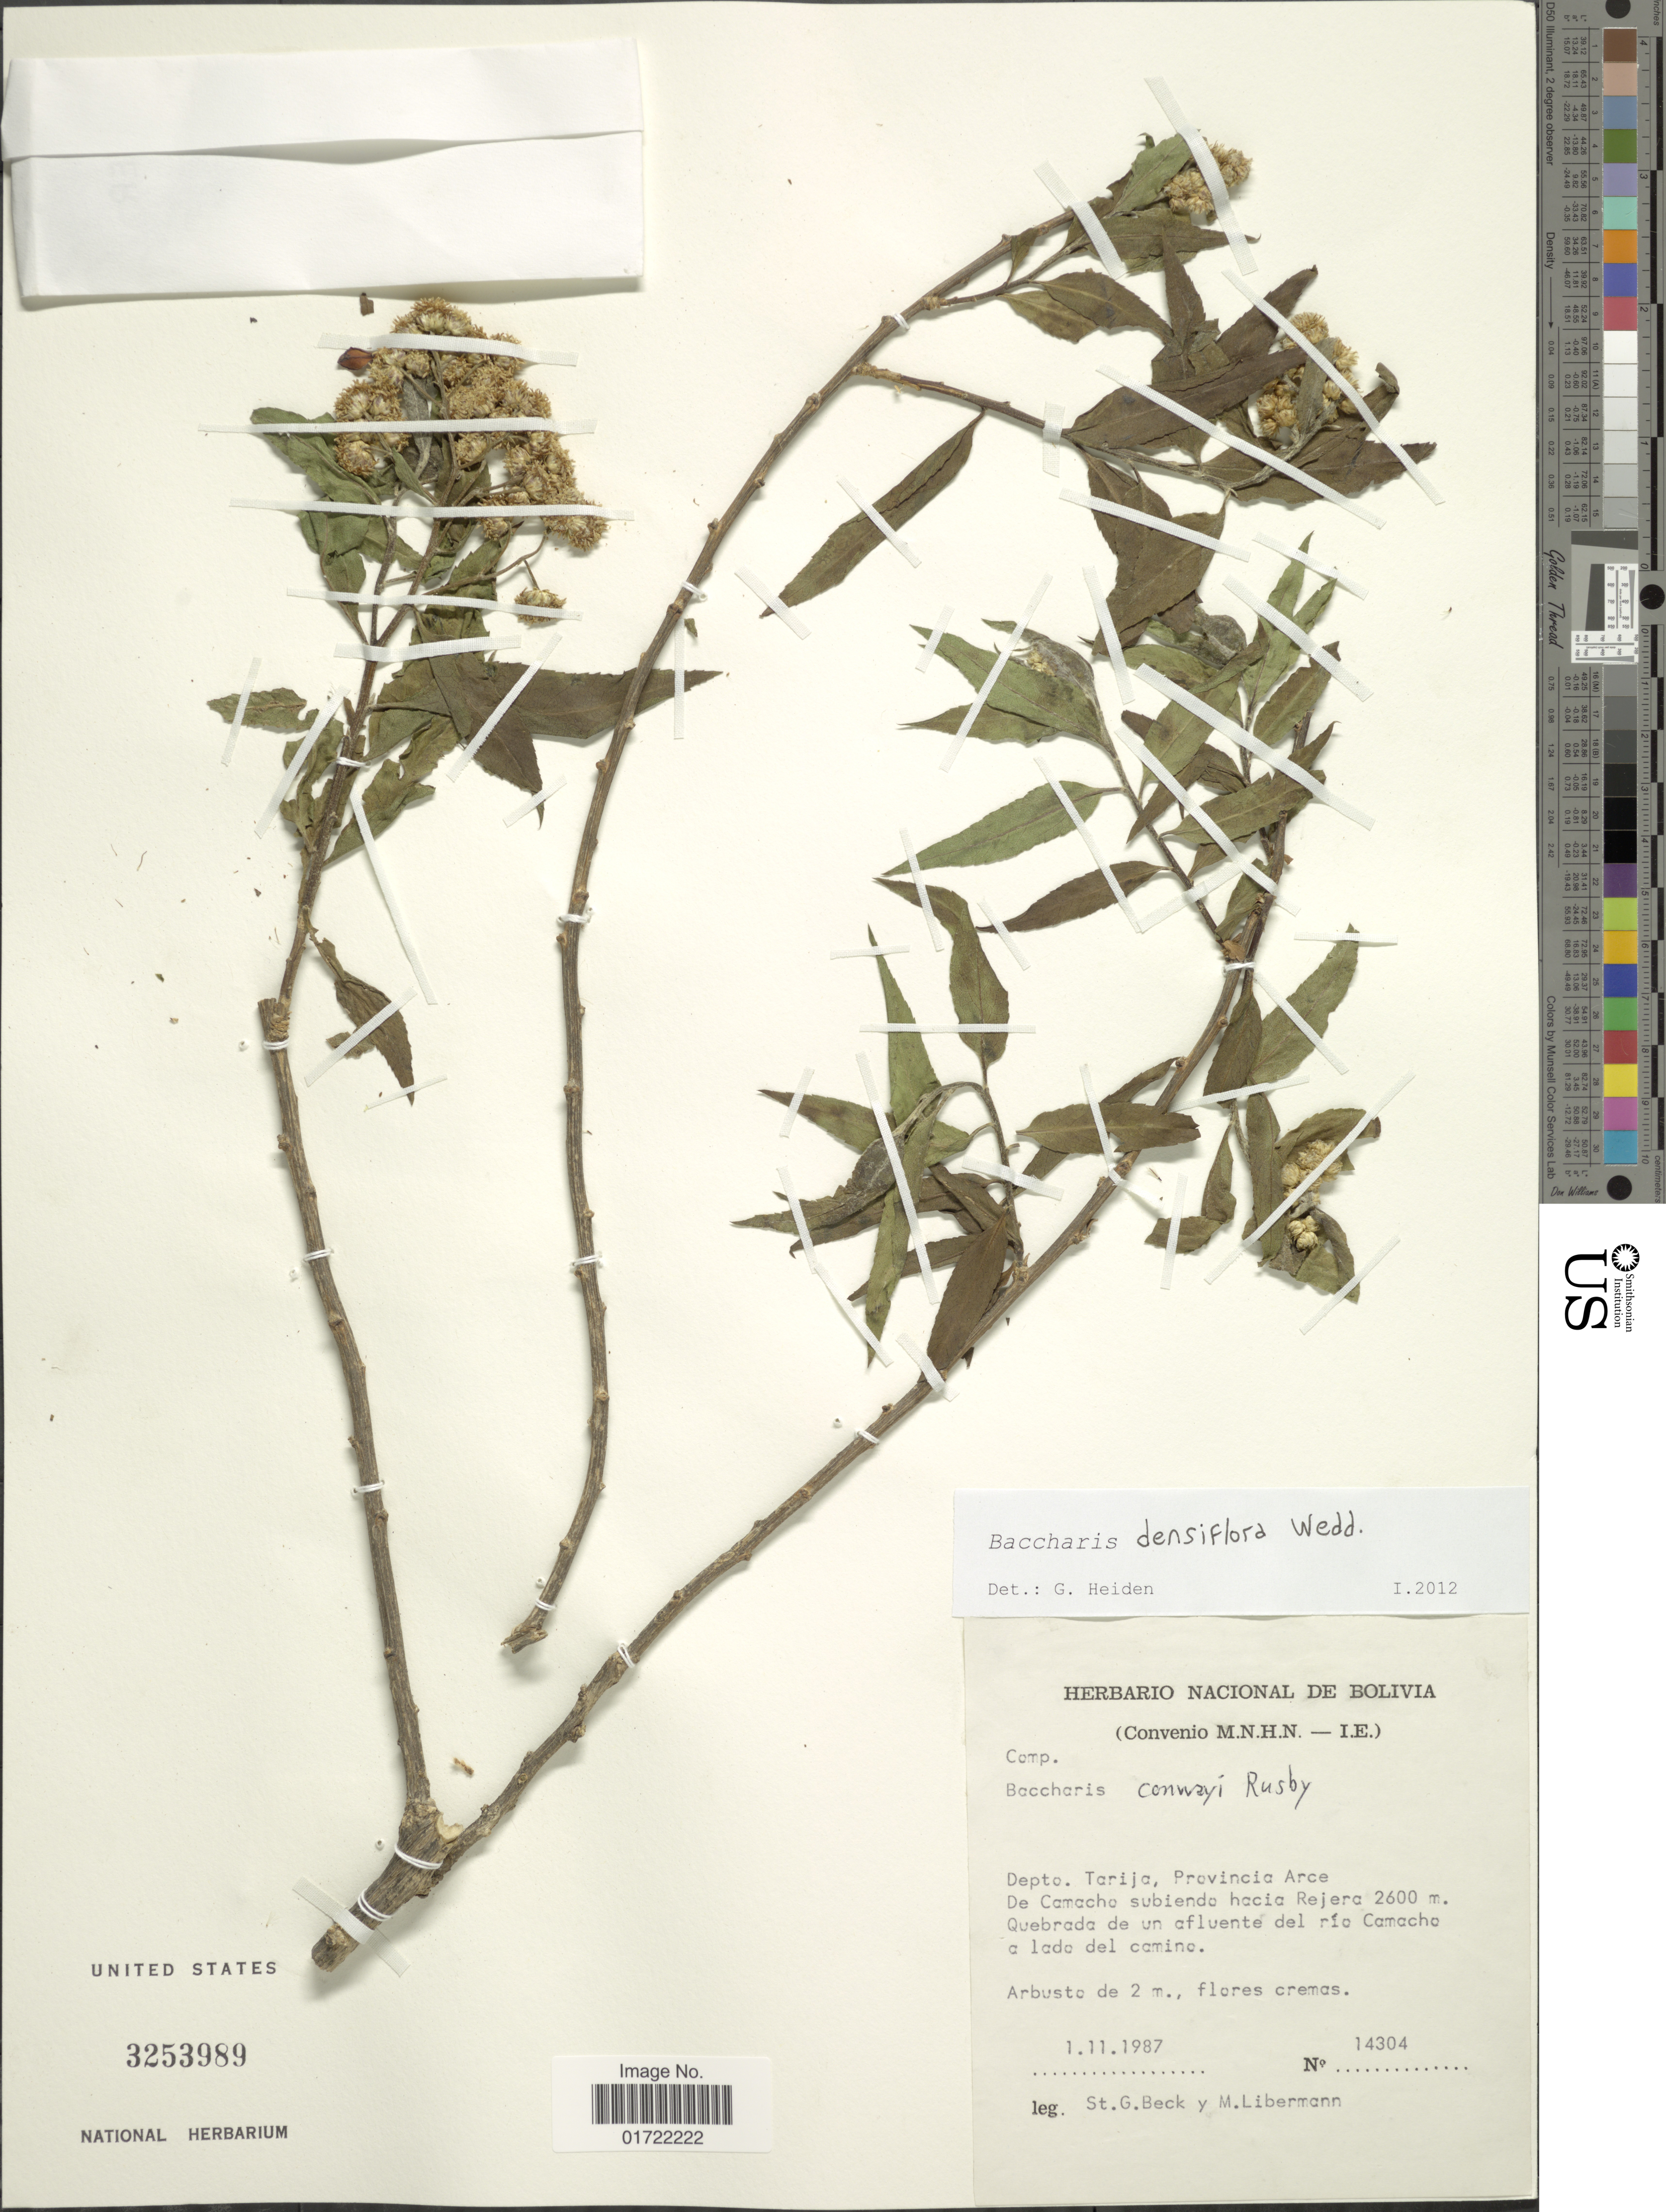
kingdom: Plantae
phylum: Tracheophyta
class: Magnoliopsida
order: Asterales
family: Asteraceae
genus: Baccharis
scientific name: Baccharis densifolia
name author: Rusby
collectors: S. G. Beck & M. Libermann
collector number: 14304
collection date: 1987-11-01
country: Bolivia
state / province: Tarija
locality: Provincia Arce, de Camancho subiendo hacia Rejera, Quebrada de un afluente del rio Coamanchoa lado del camino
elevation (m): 2600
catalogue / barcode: US 3253989